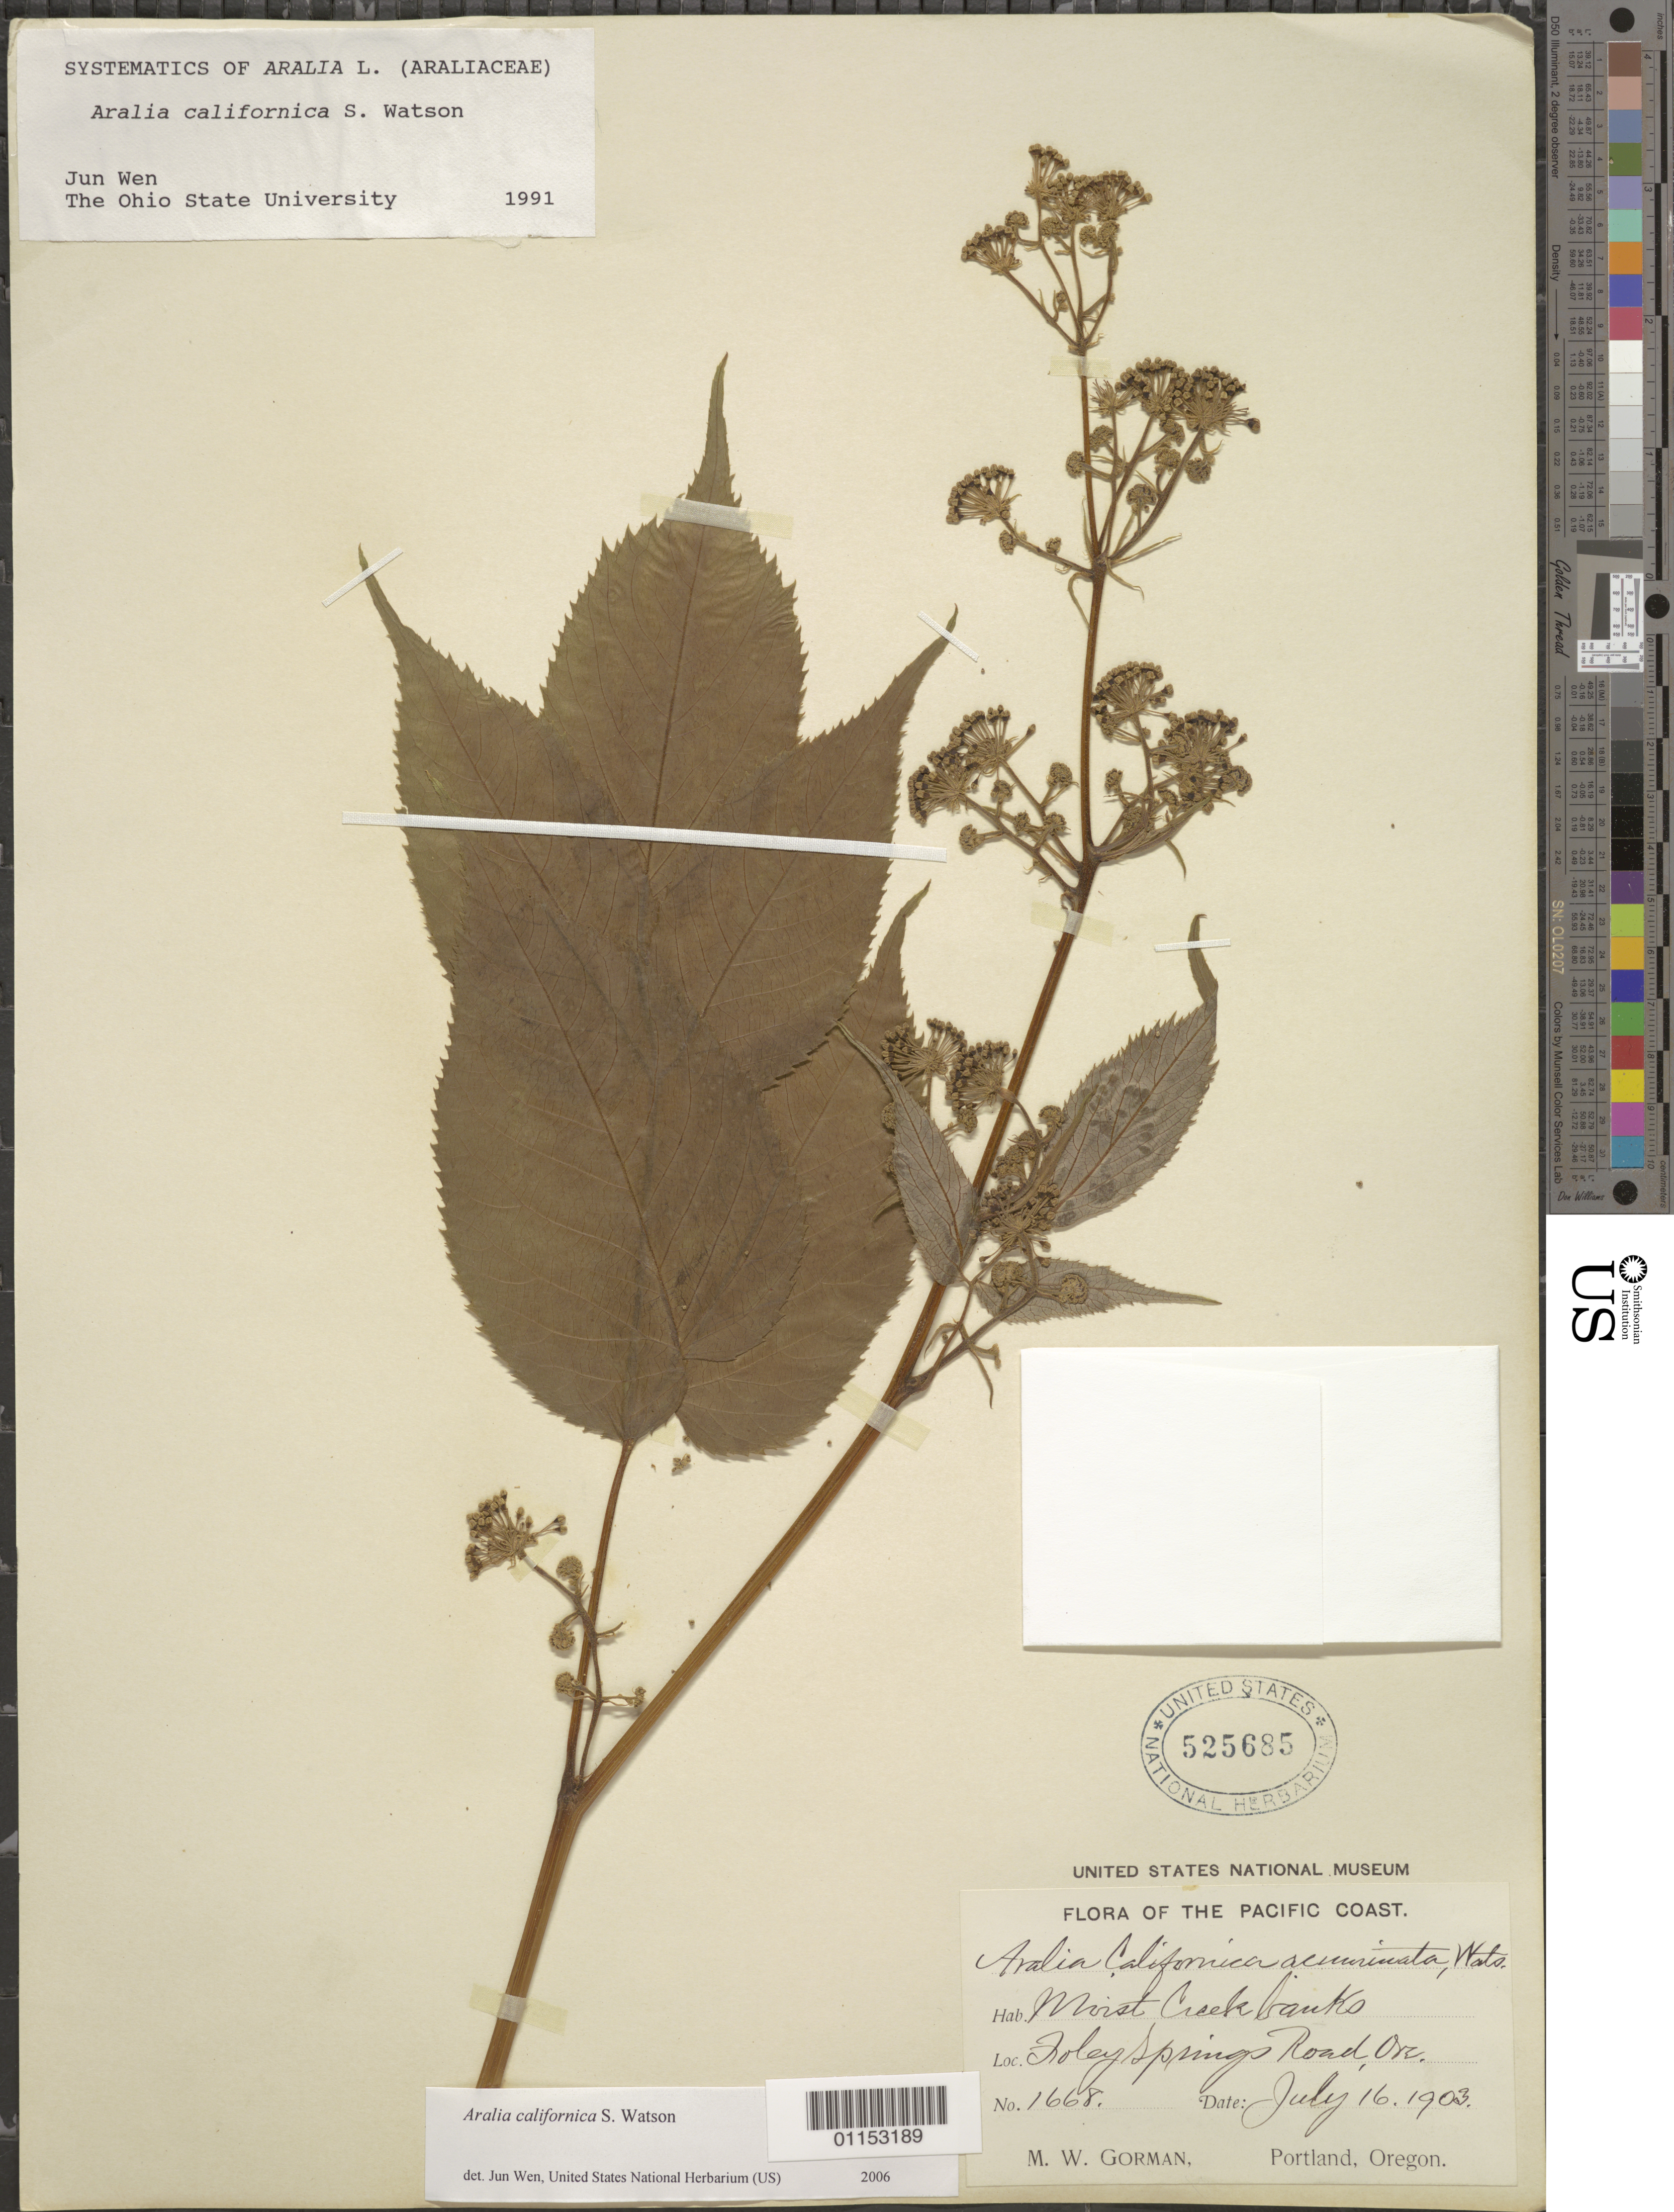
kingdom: Plantae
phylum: Tracheophyta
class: Magnoliopsida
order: Apiales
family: Araliaceae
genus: Aralia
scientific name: Aralia californica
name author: S. Watson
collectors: M. W. Gorman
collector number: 1668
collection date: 1903-07-16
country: United States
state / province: Oregon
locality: Portland.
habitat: Moist Creek.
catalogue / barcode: US 525685